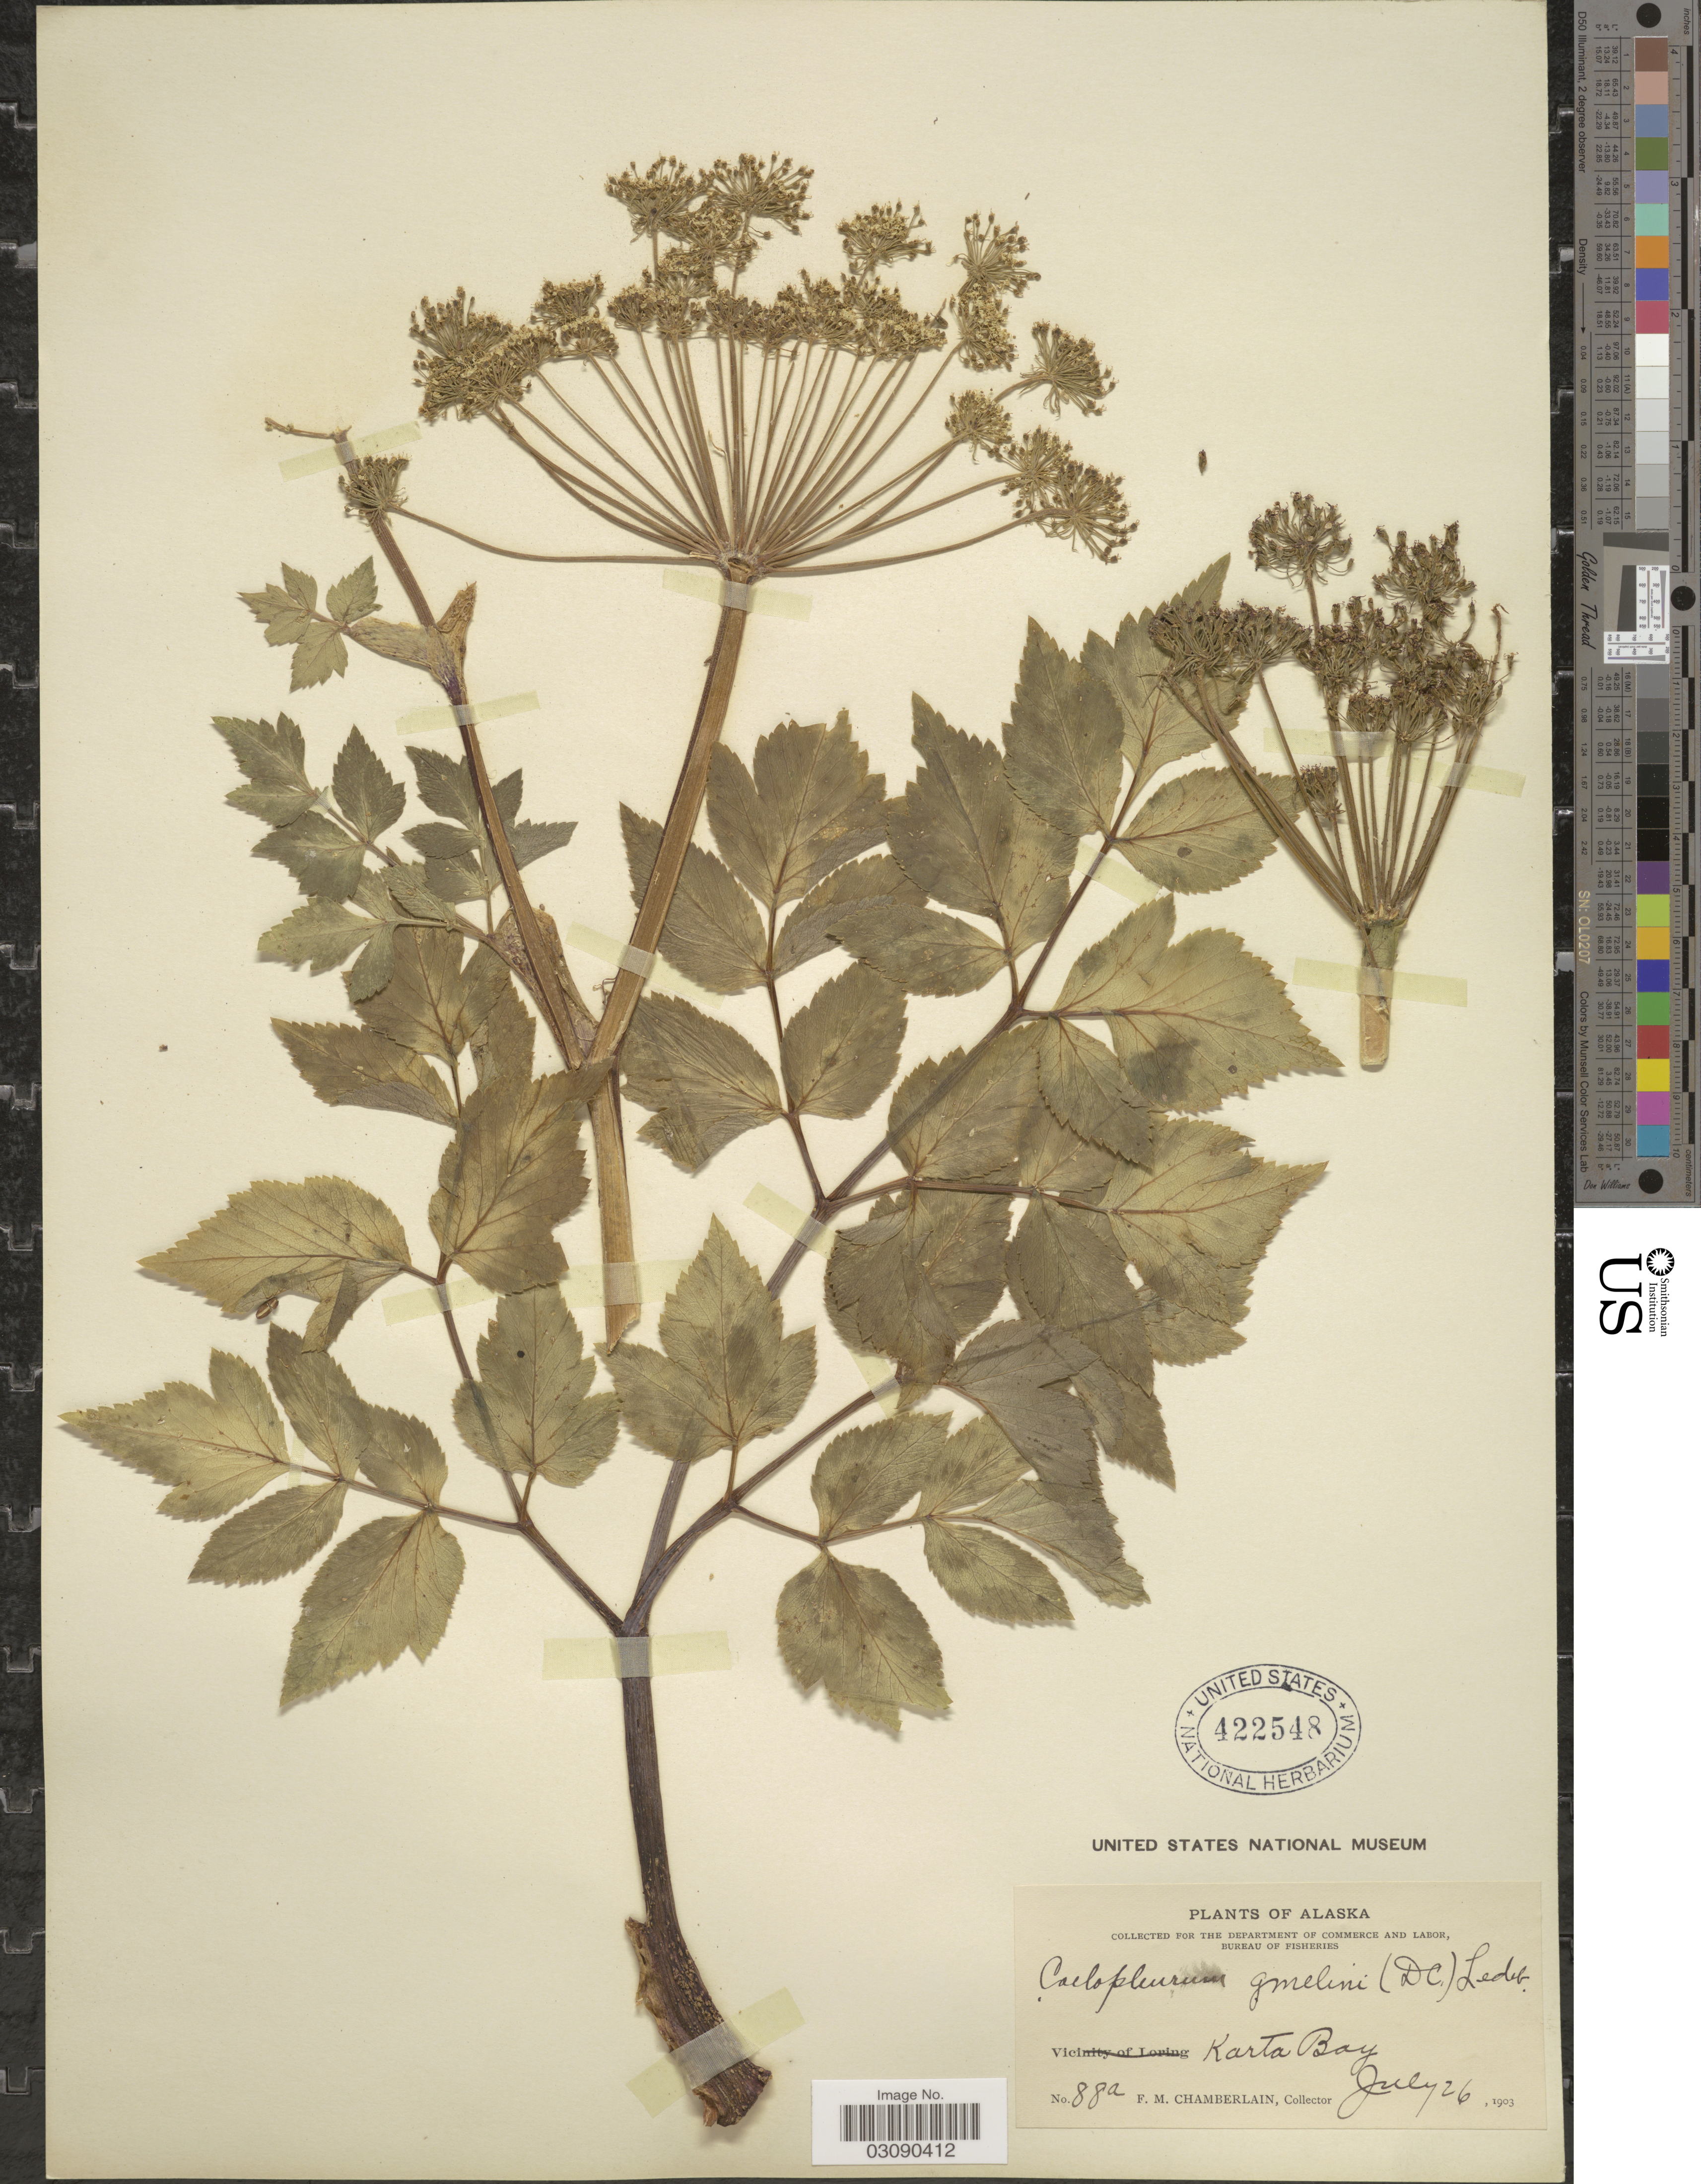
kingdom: Plantae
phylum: Tracheophyta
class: Magnoliopsida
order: Apiales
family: Apiaceae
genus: Angelica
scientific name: Angelica lucida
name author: L.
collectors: F. Chamberlain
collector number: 88a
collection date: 1903-07-26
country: United States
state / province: Alaska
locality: Karta Bay.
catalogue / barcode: US 422548